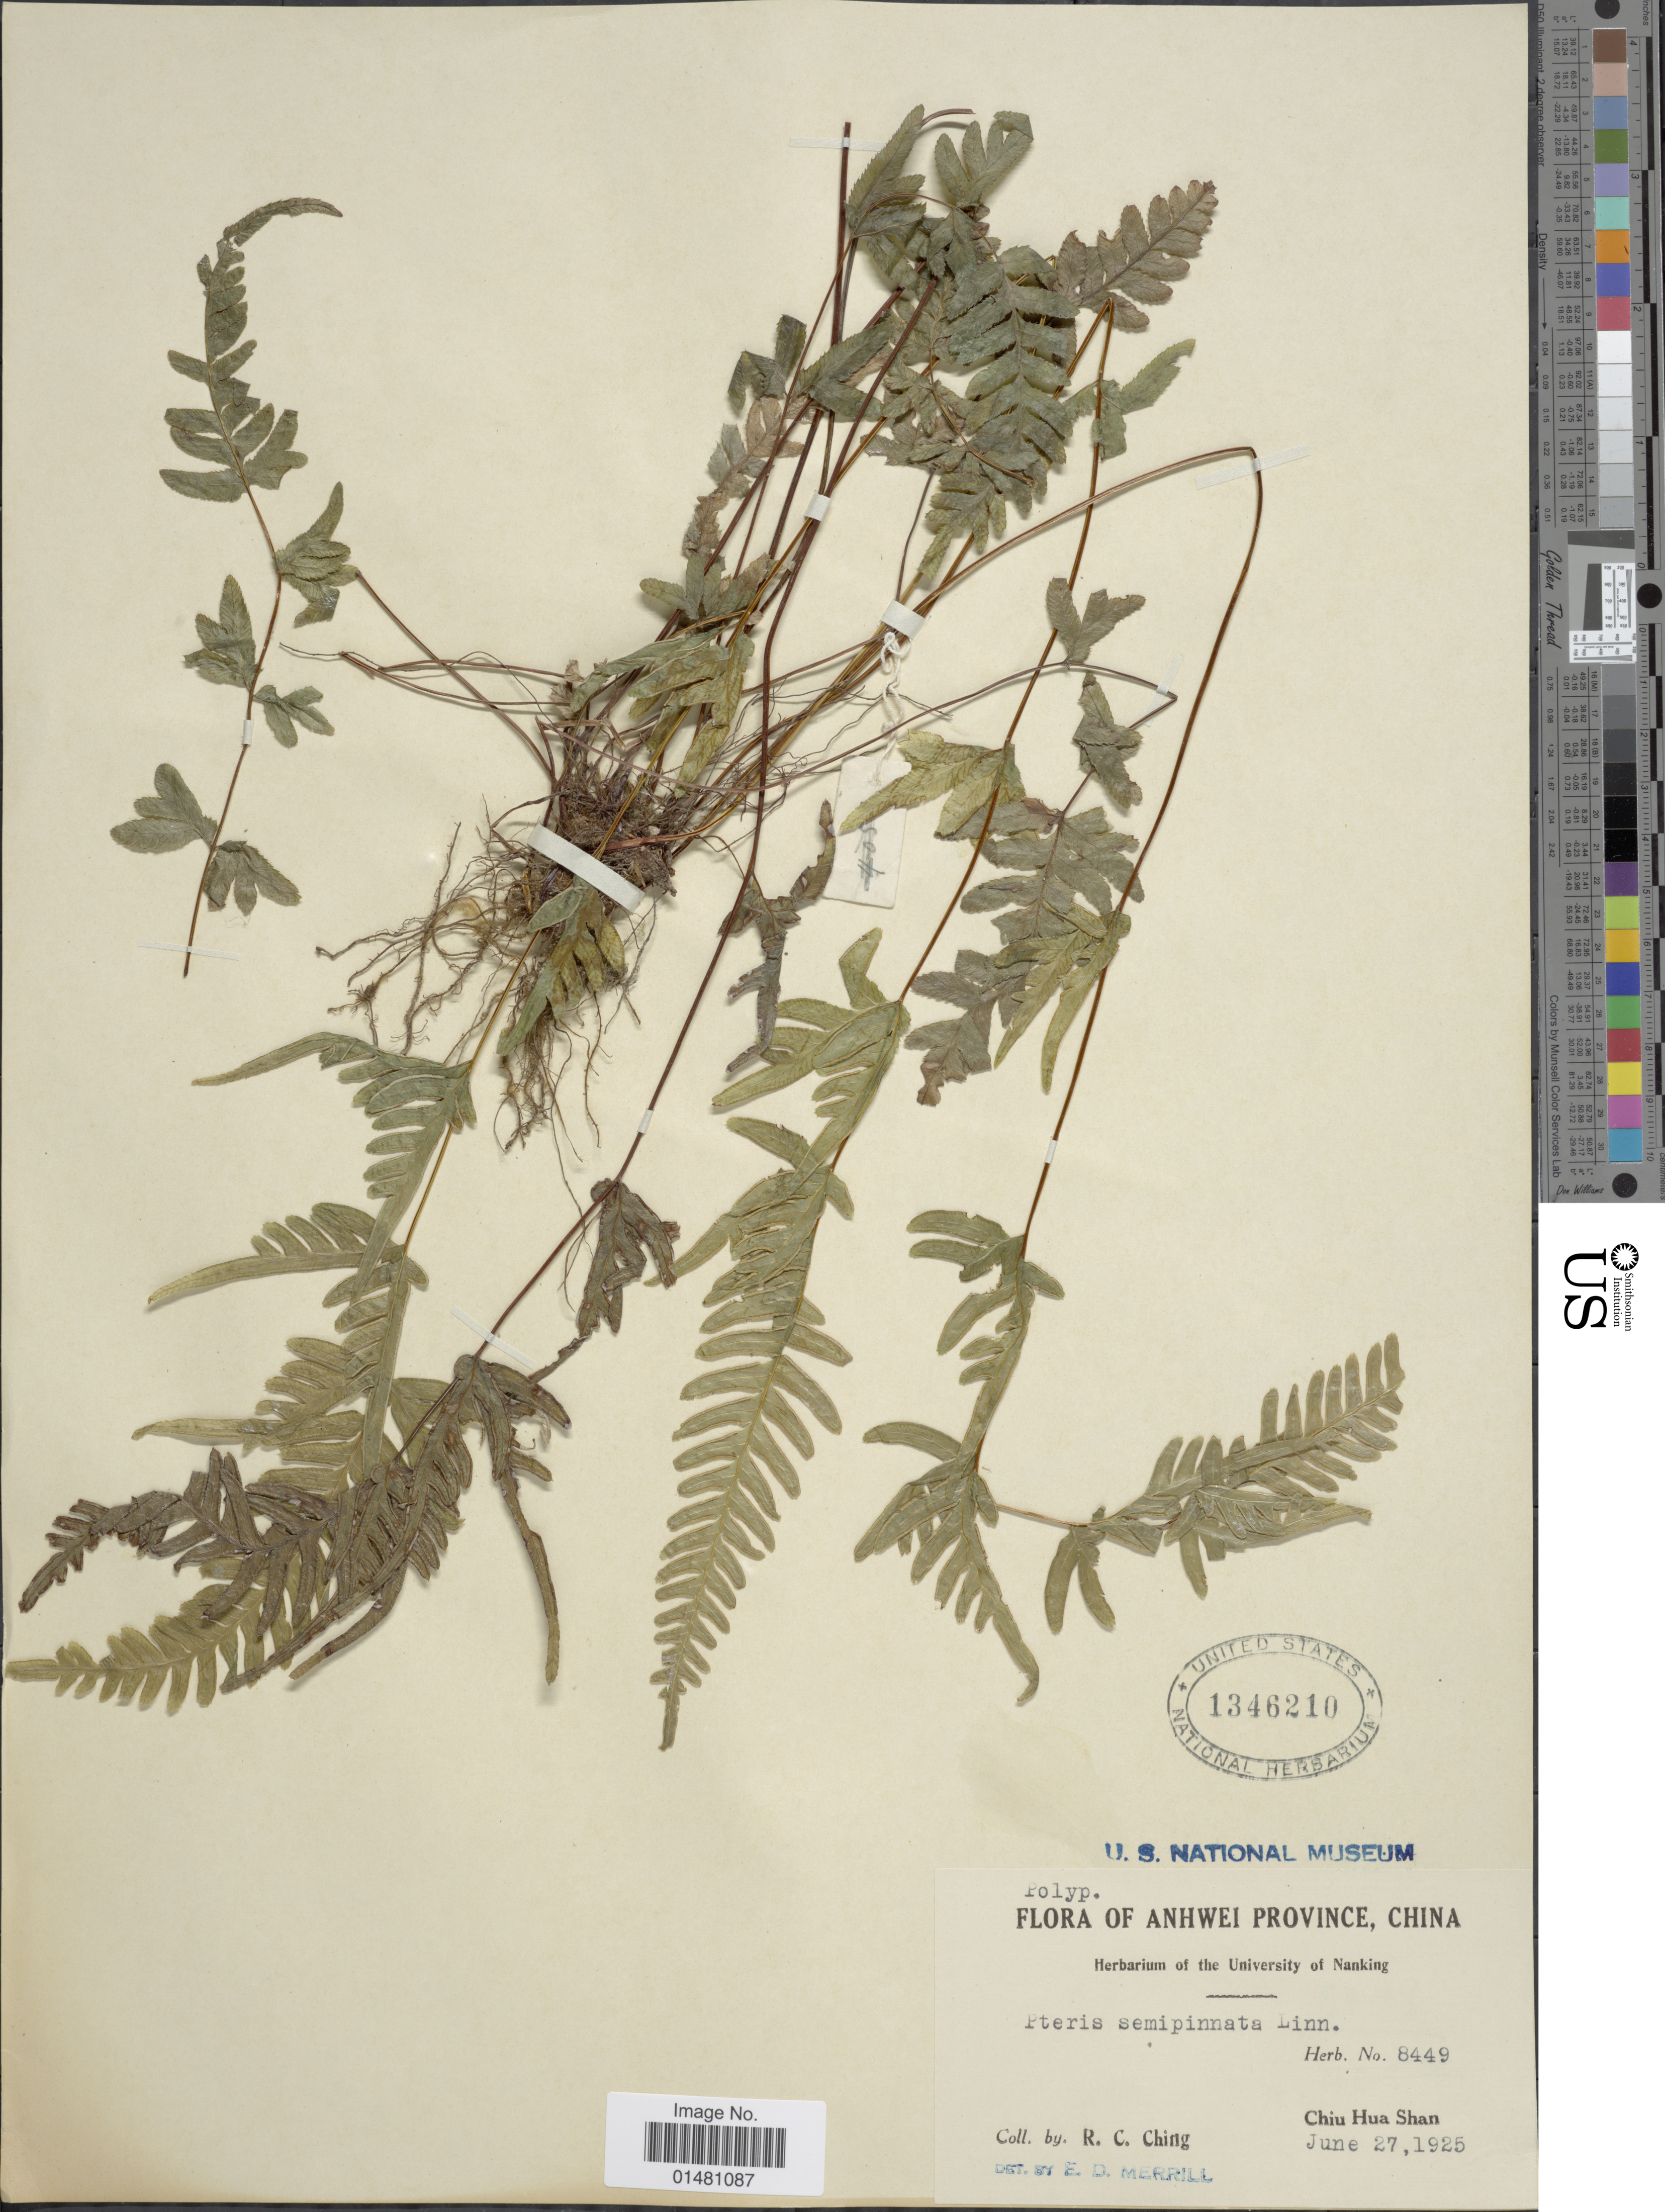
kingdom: Plantae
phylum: Tracheophyta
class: Polypodiopsida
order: Polypodiales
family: Pteridaceae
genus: Pteris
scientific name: Pteris semipinnata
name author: L.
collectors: R. C. Ching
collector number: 8449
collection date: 1925-06-27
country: China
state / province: Anhui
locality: Anhwei Province, Chiu Hua Shan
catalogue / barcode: US 1346210